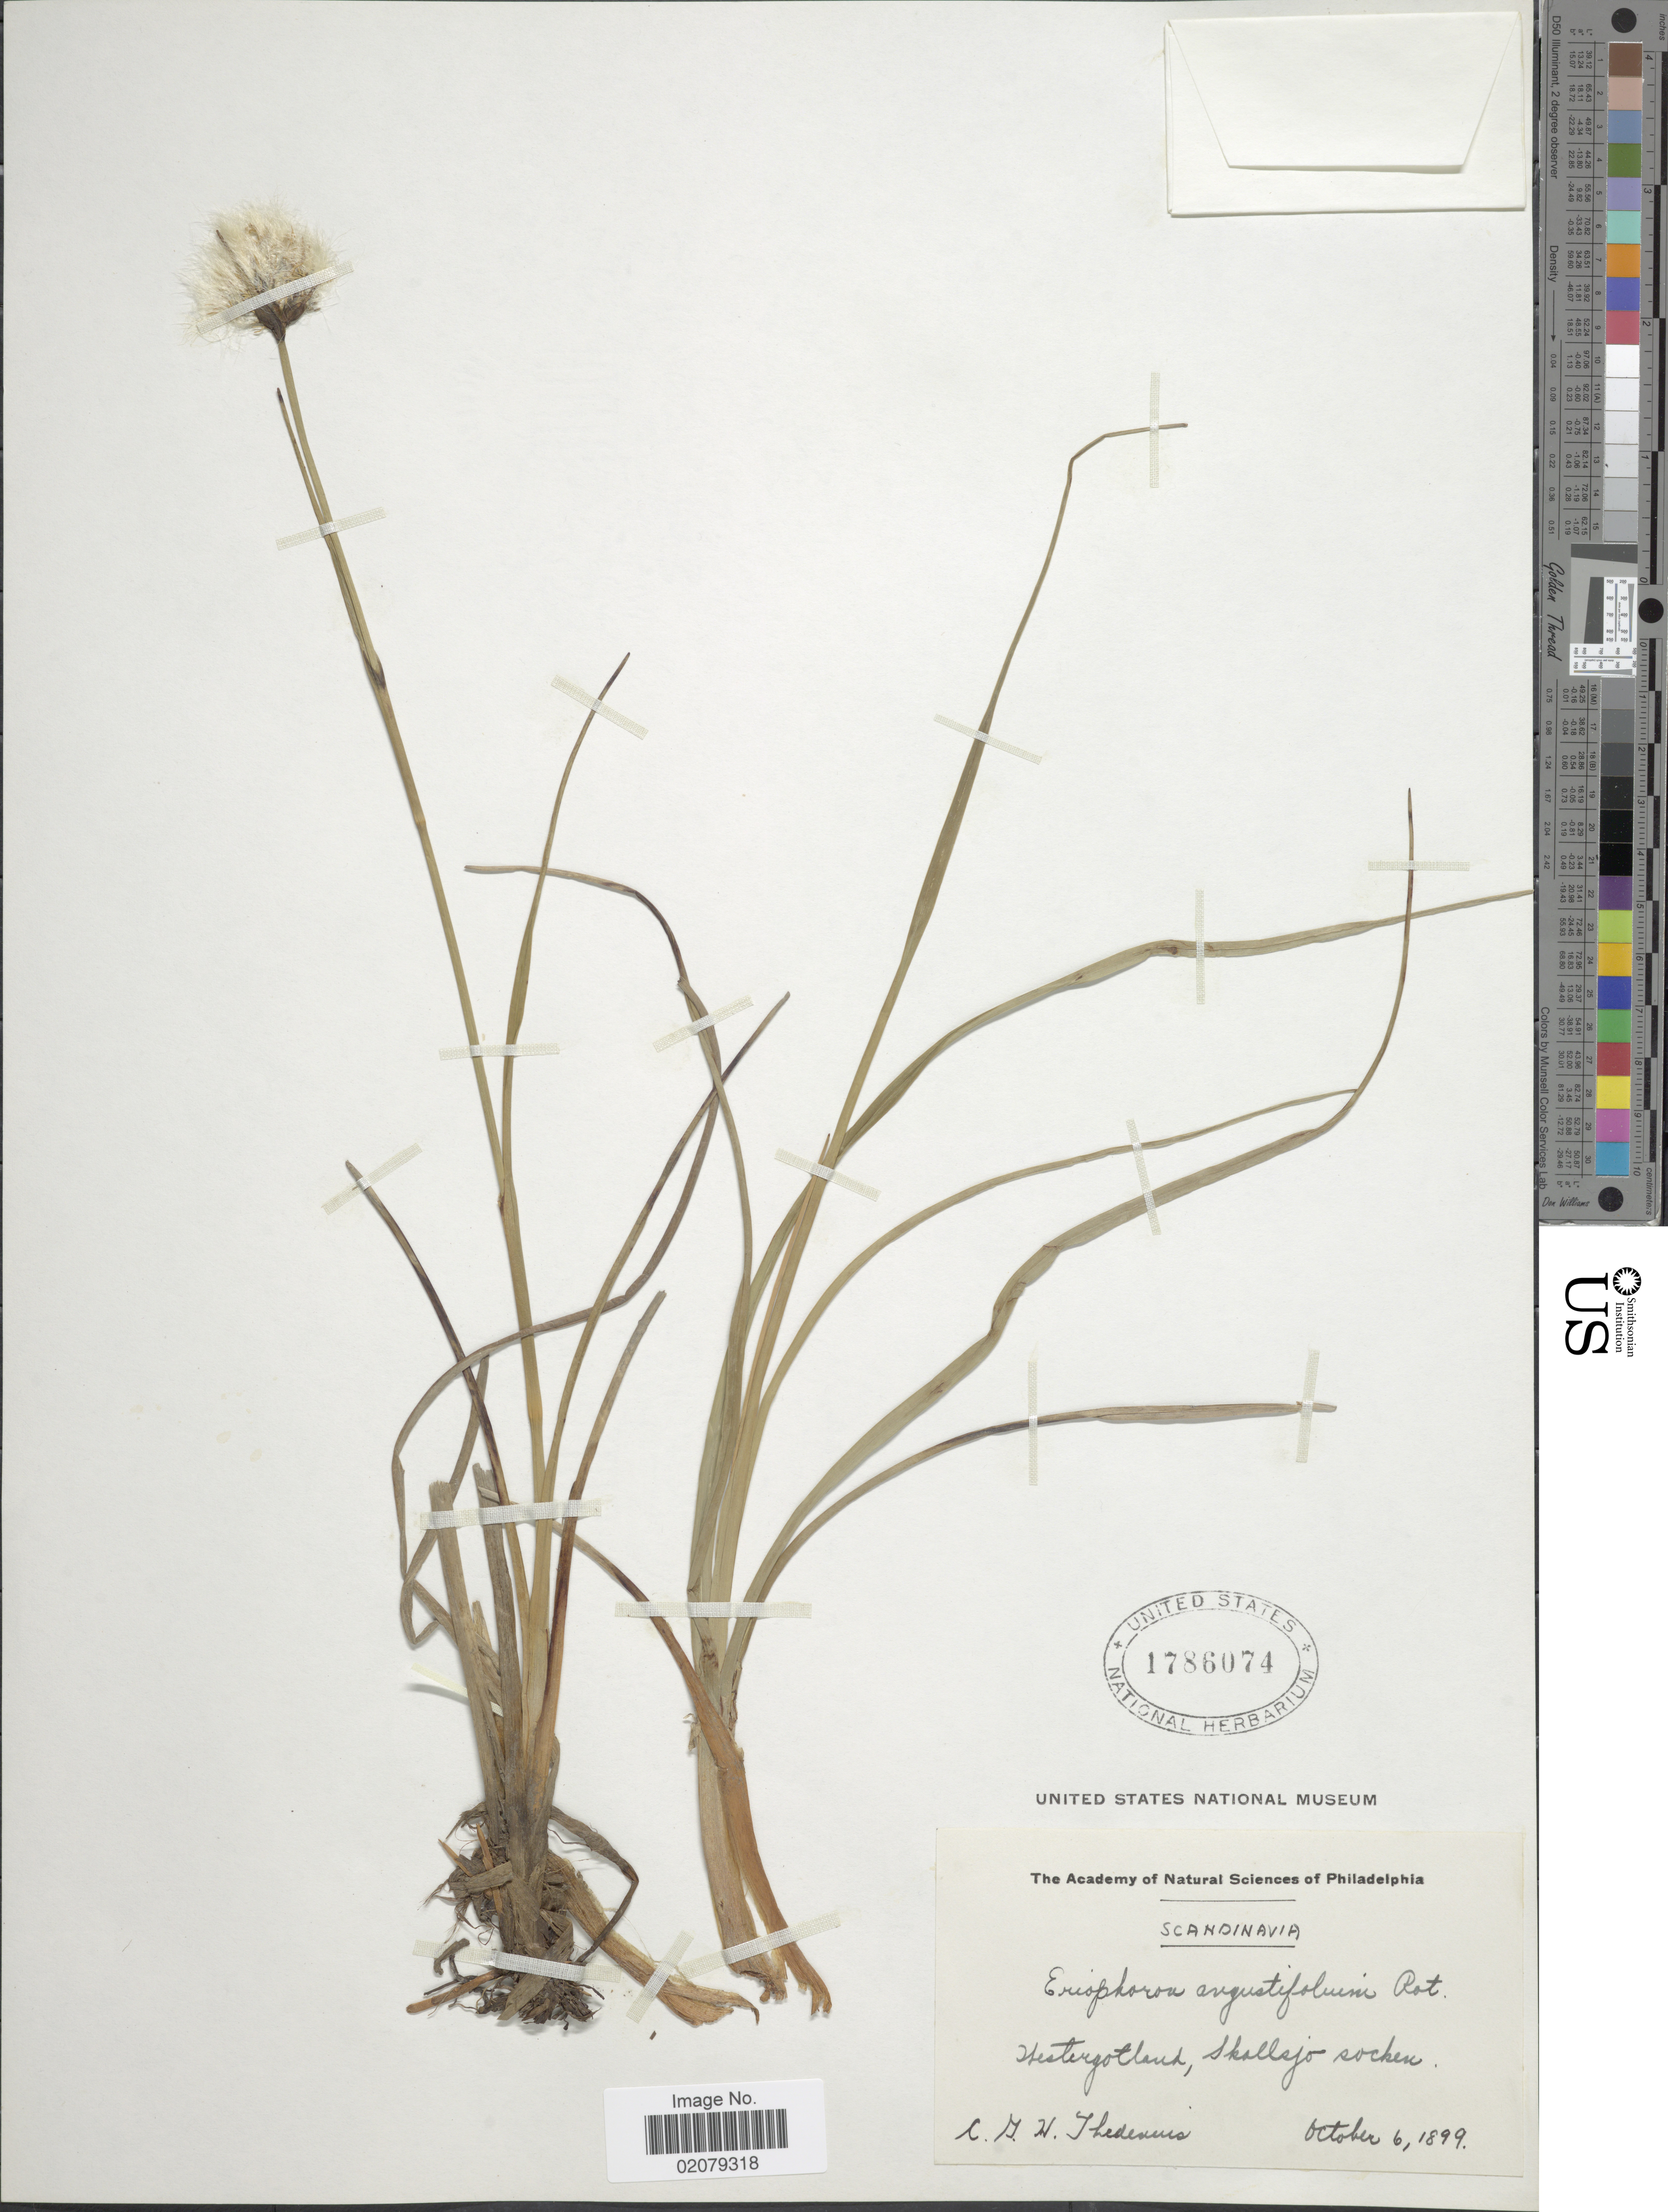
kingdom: Plantae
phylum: Tracheophyta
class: Liliopsida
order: Poales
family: Cyperaceae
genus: Eriophorum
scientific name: Eriophorum angustifolium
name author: Honck.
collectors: C. Thedenius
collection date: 1899-10-06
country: Sweden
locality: Scandinavia, Hestergotland, Skallsjo socken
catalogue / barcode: US 1786074